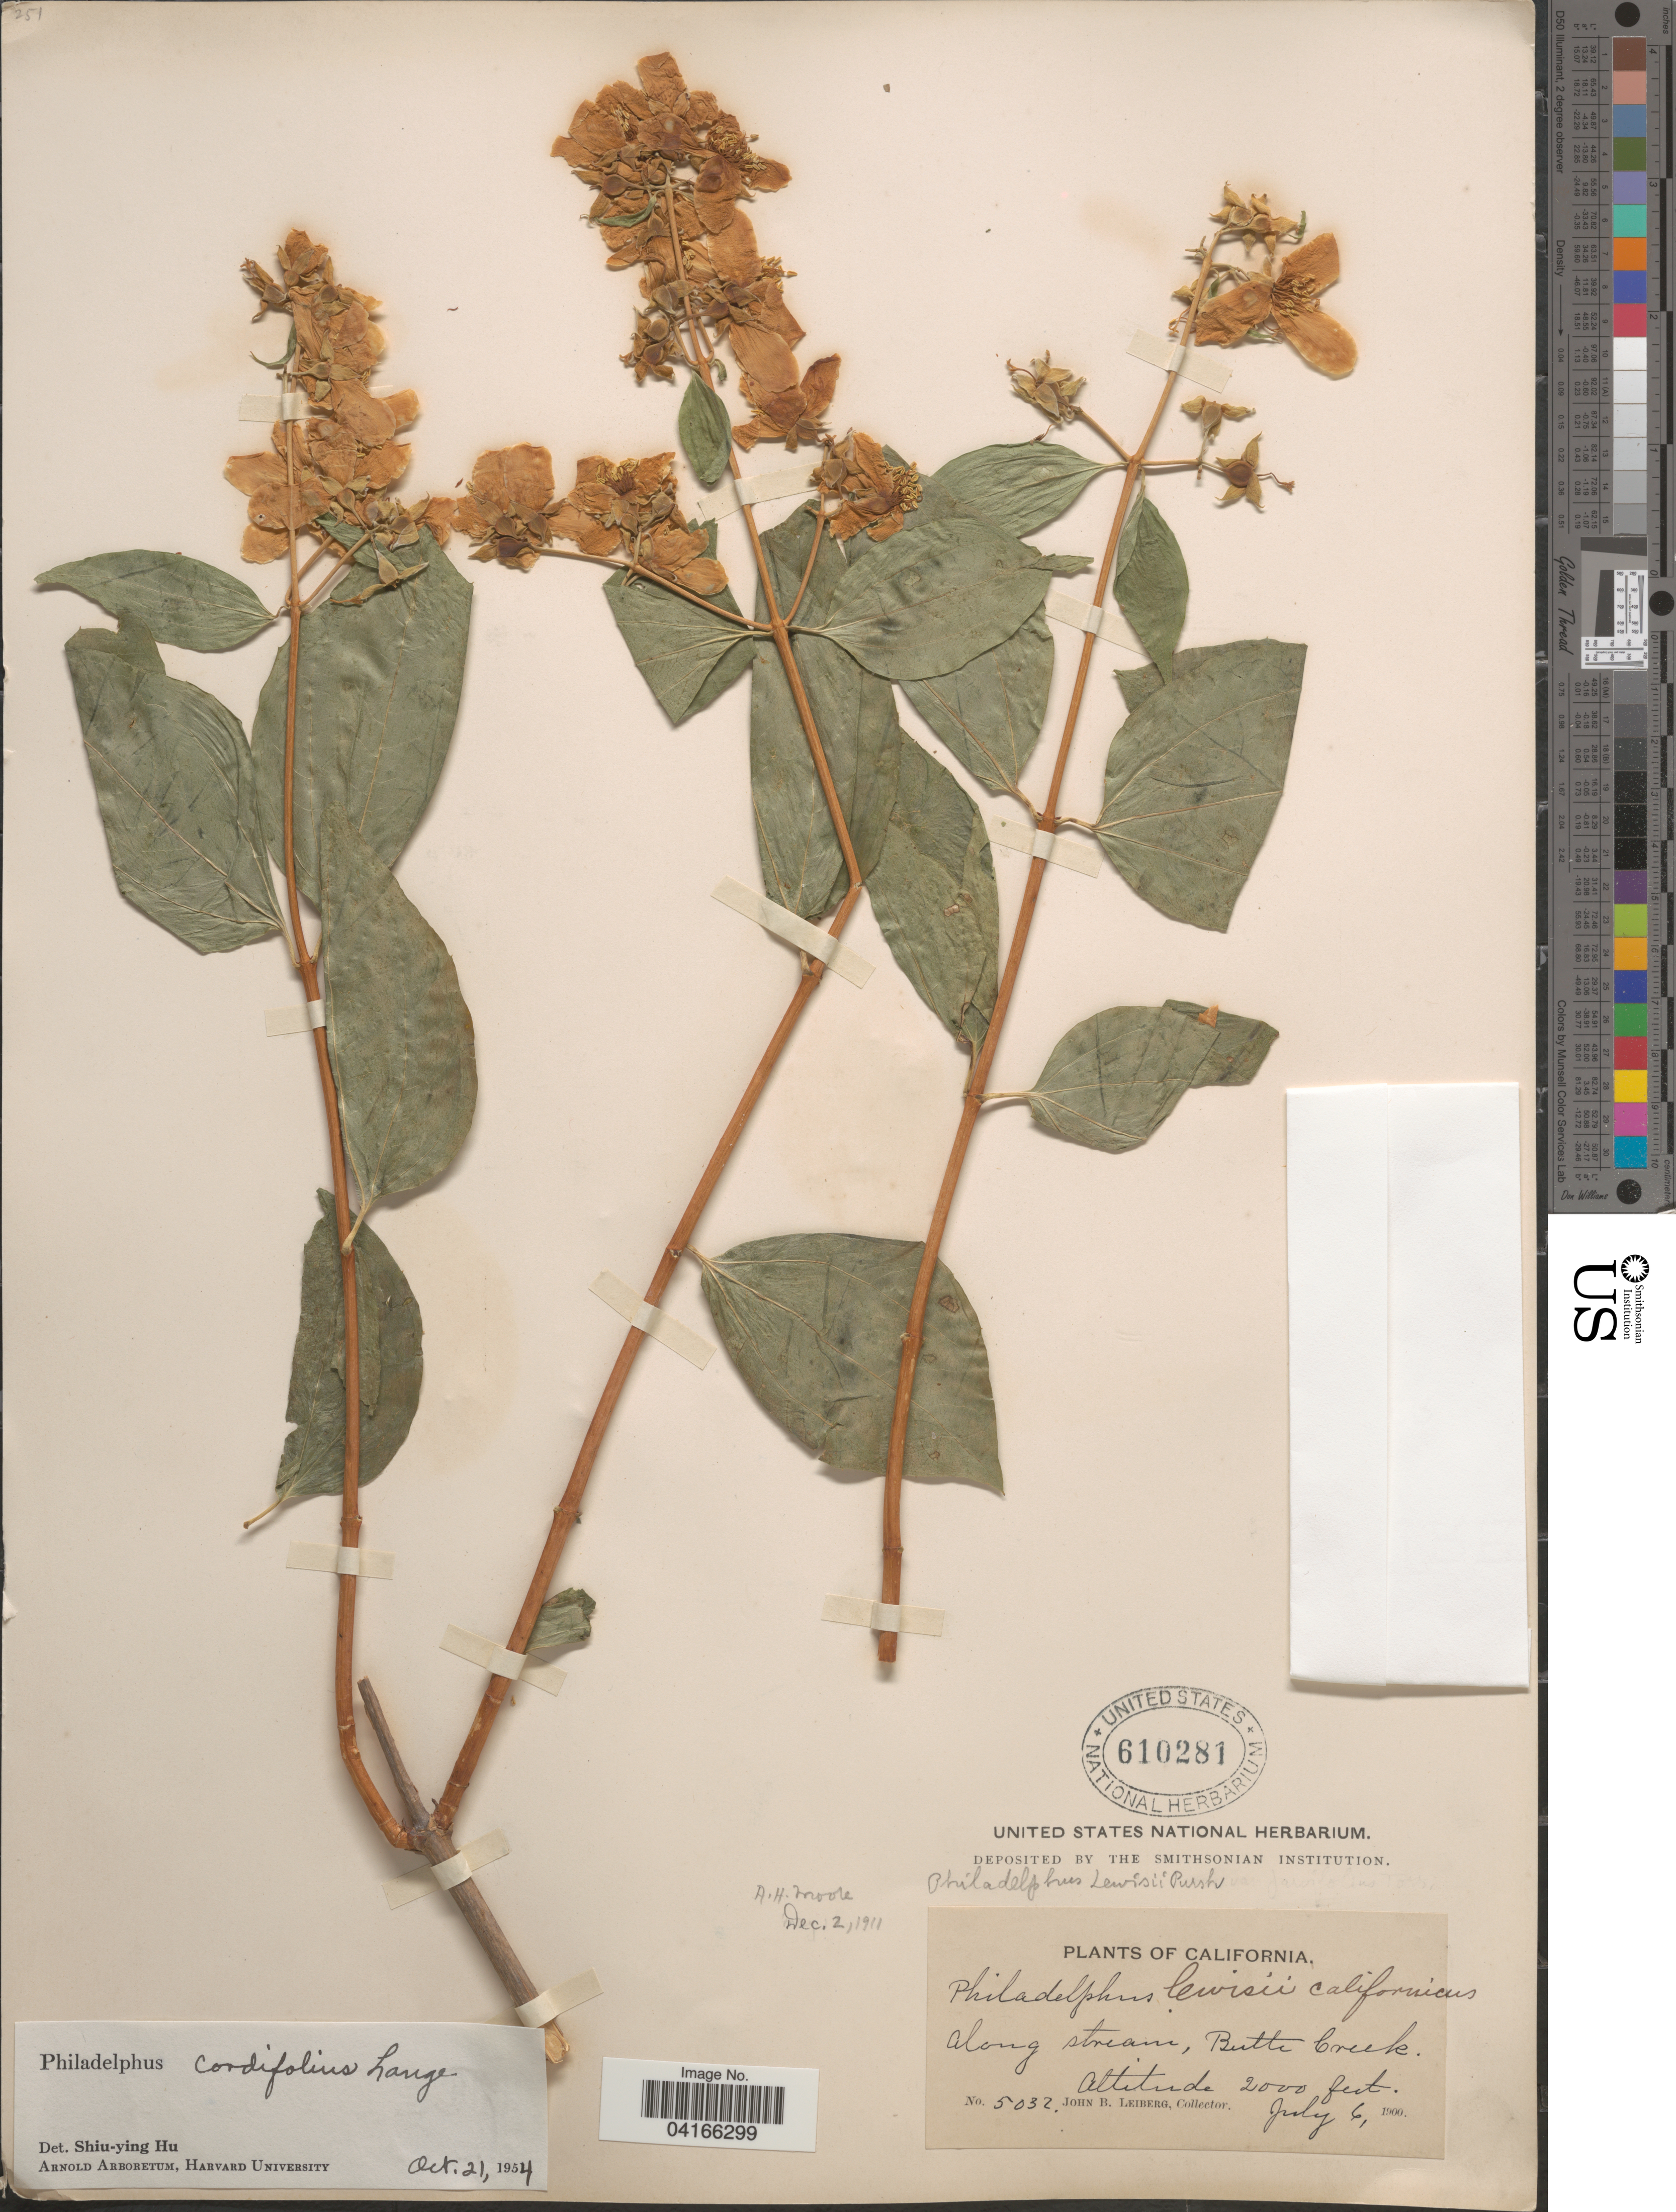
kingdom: Plantae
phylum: Tracheophyta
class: Magnoliopsida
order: Cornales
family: Hydrangeaceae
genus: Philadelphus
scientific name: Philadelphus cordifolius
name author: Lange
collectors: J. B. Leiberg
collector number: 5032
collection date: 1900-07-06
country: United States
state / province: California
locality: Along stream, Butte Creek.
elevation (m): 610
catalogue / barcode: US 610281